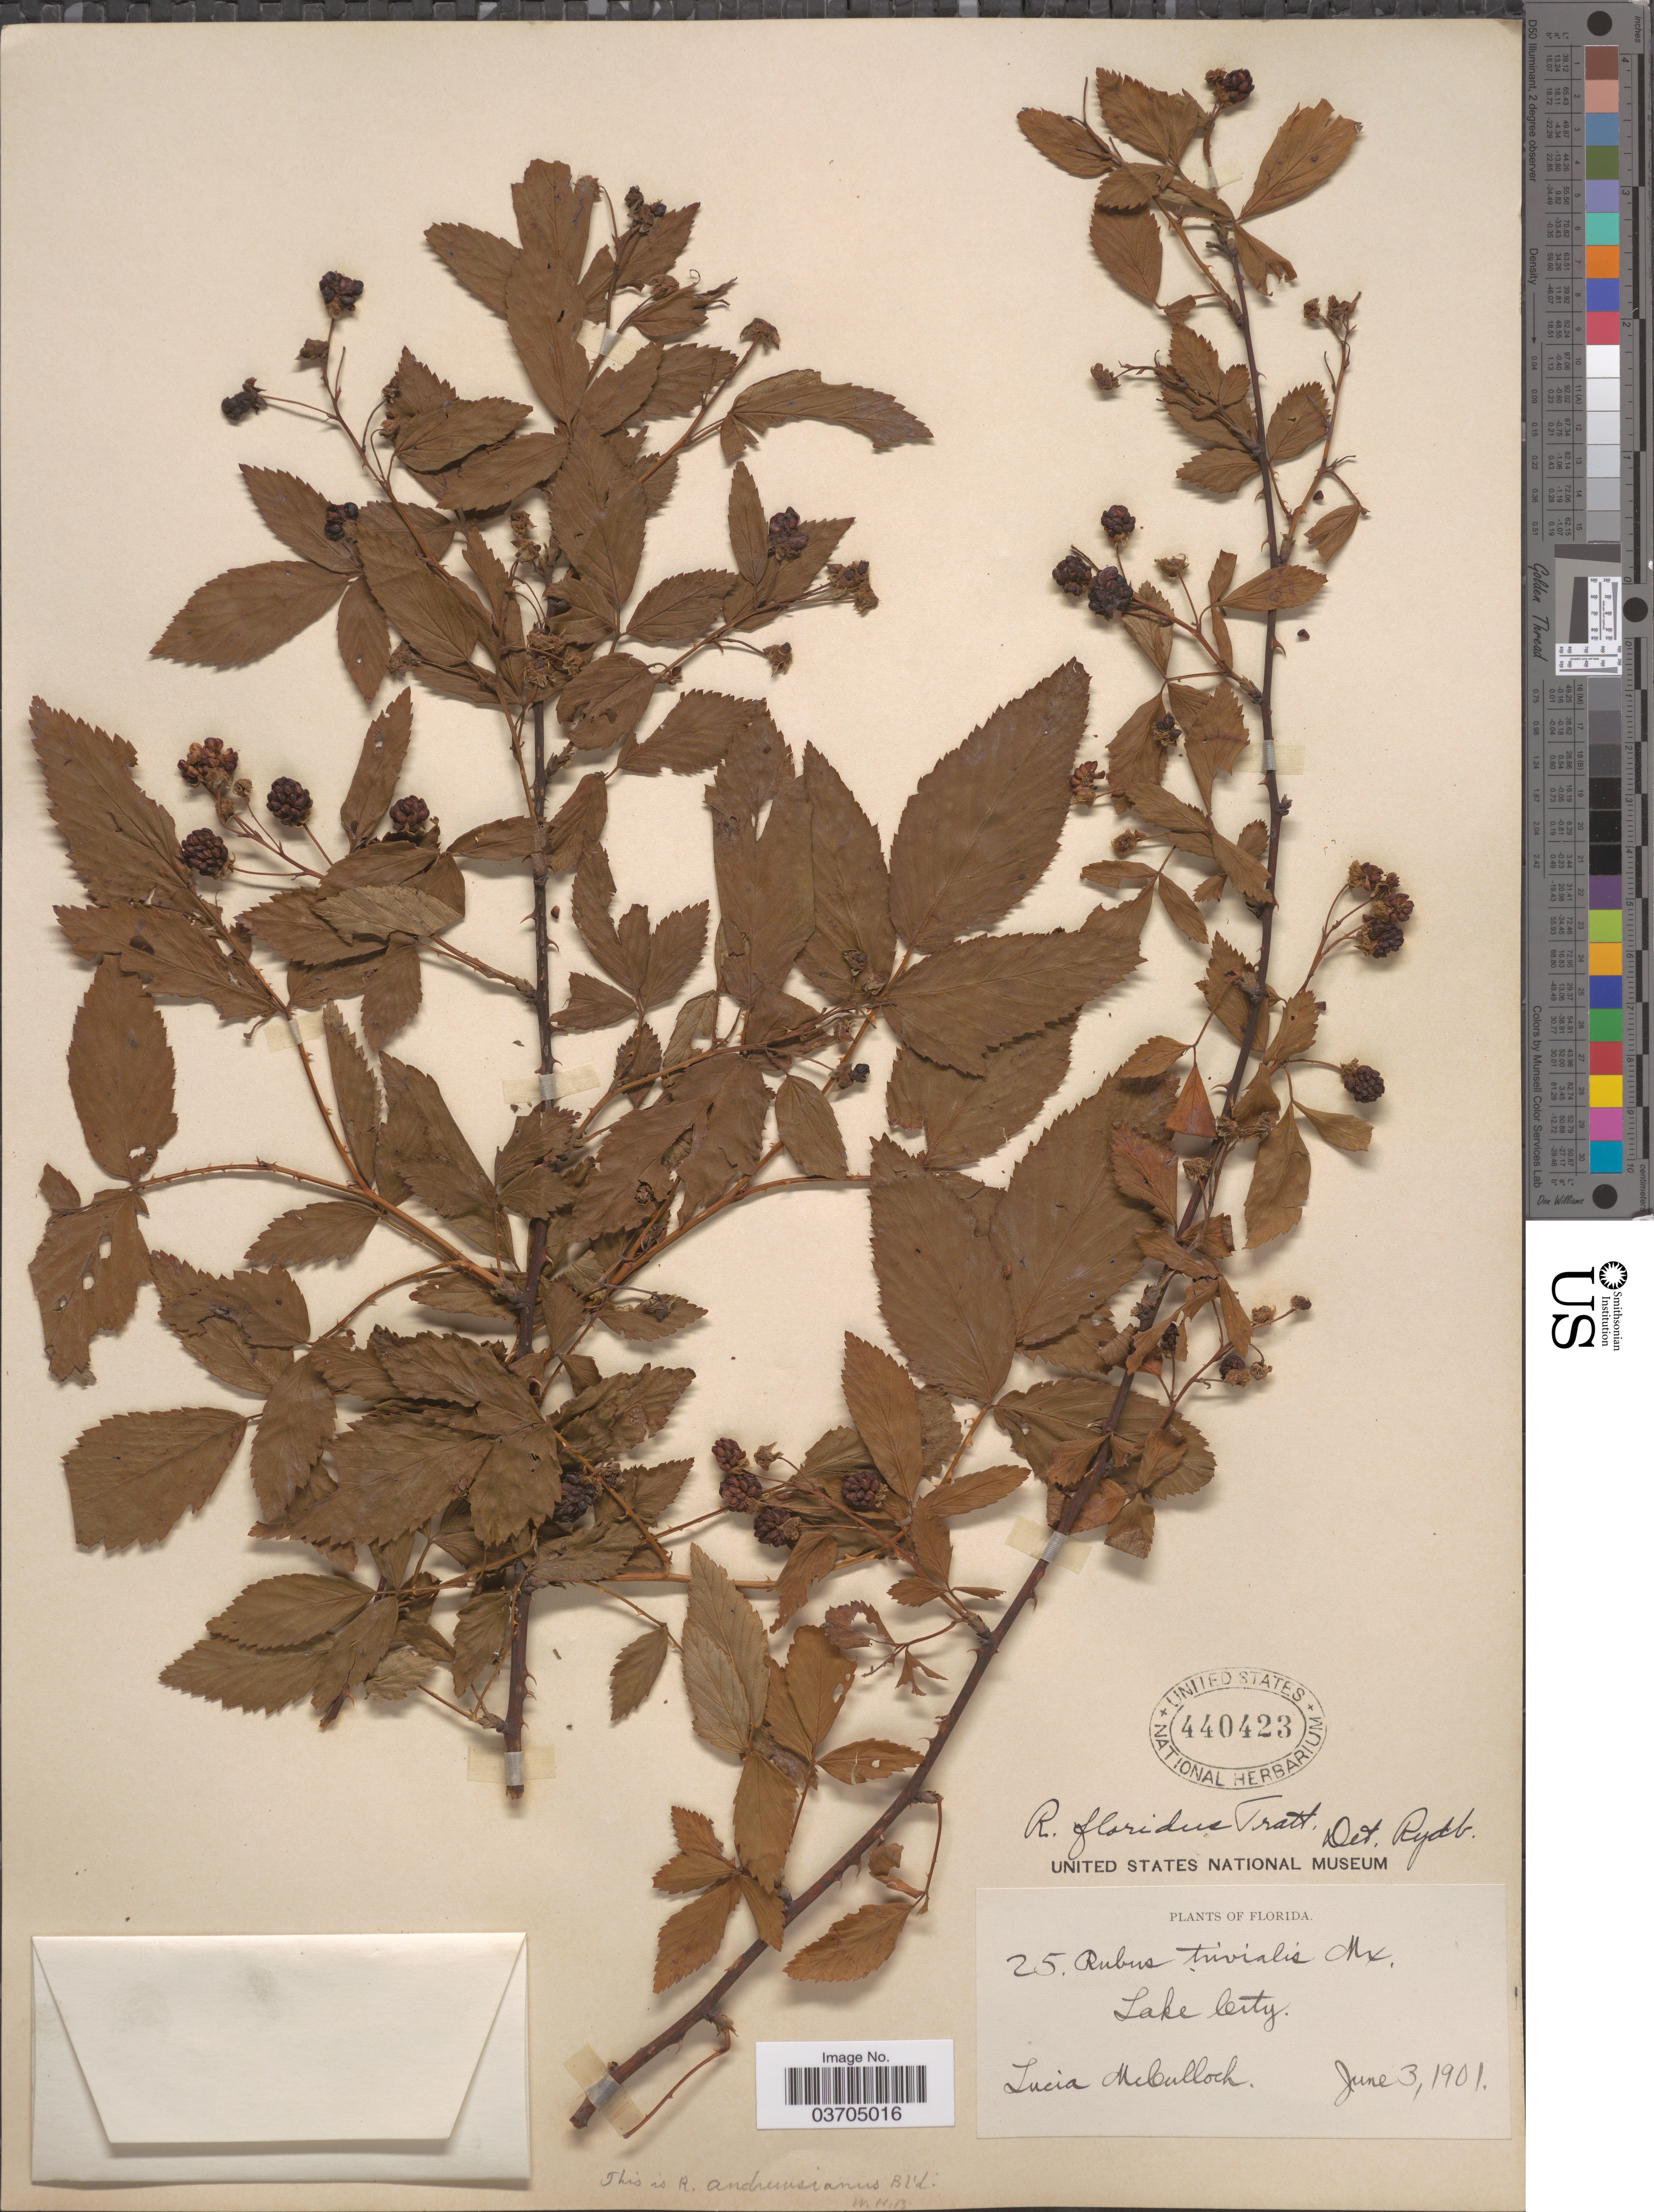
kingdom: Plantae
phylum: Tracheophyta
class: Magnoliopsida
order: Rosales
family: Rosaceae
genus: Rubus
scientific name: Rubus floridus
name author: Tratt.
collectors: L. McCulloch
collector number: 25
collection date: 1901-06-03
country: United States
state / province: Florida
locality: Lake City.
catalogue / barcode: US 440423